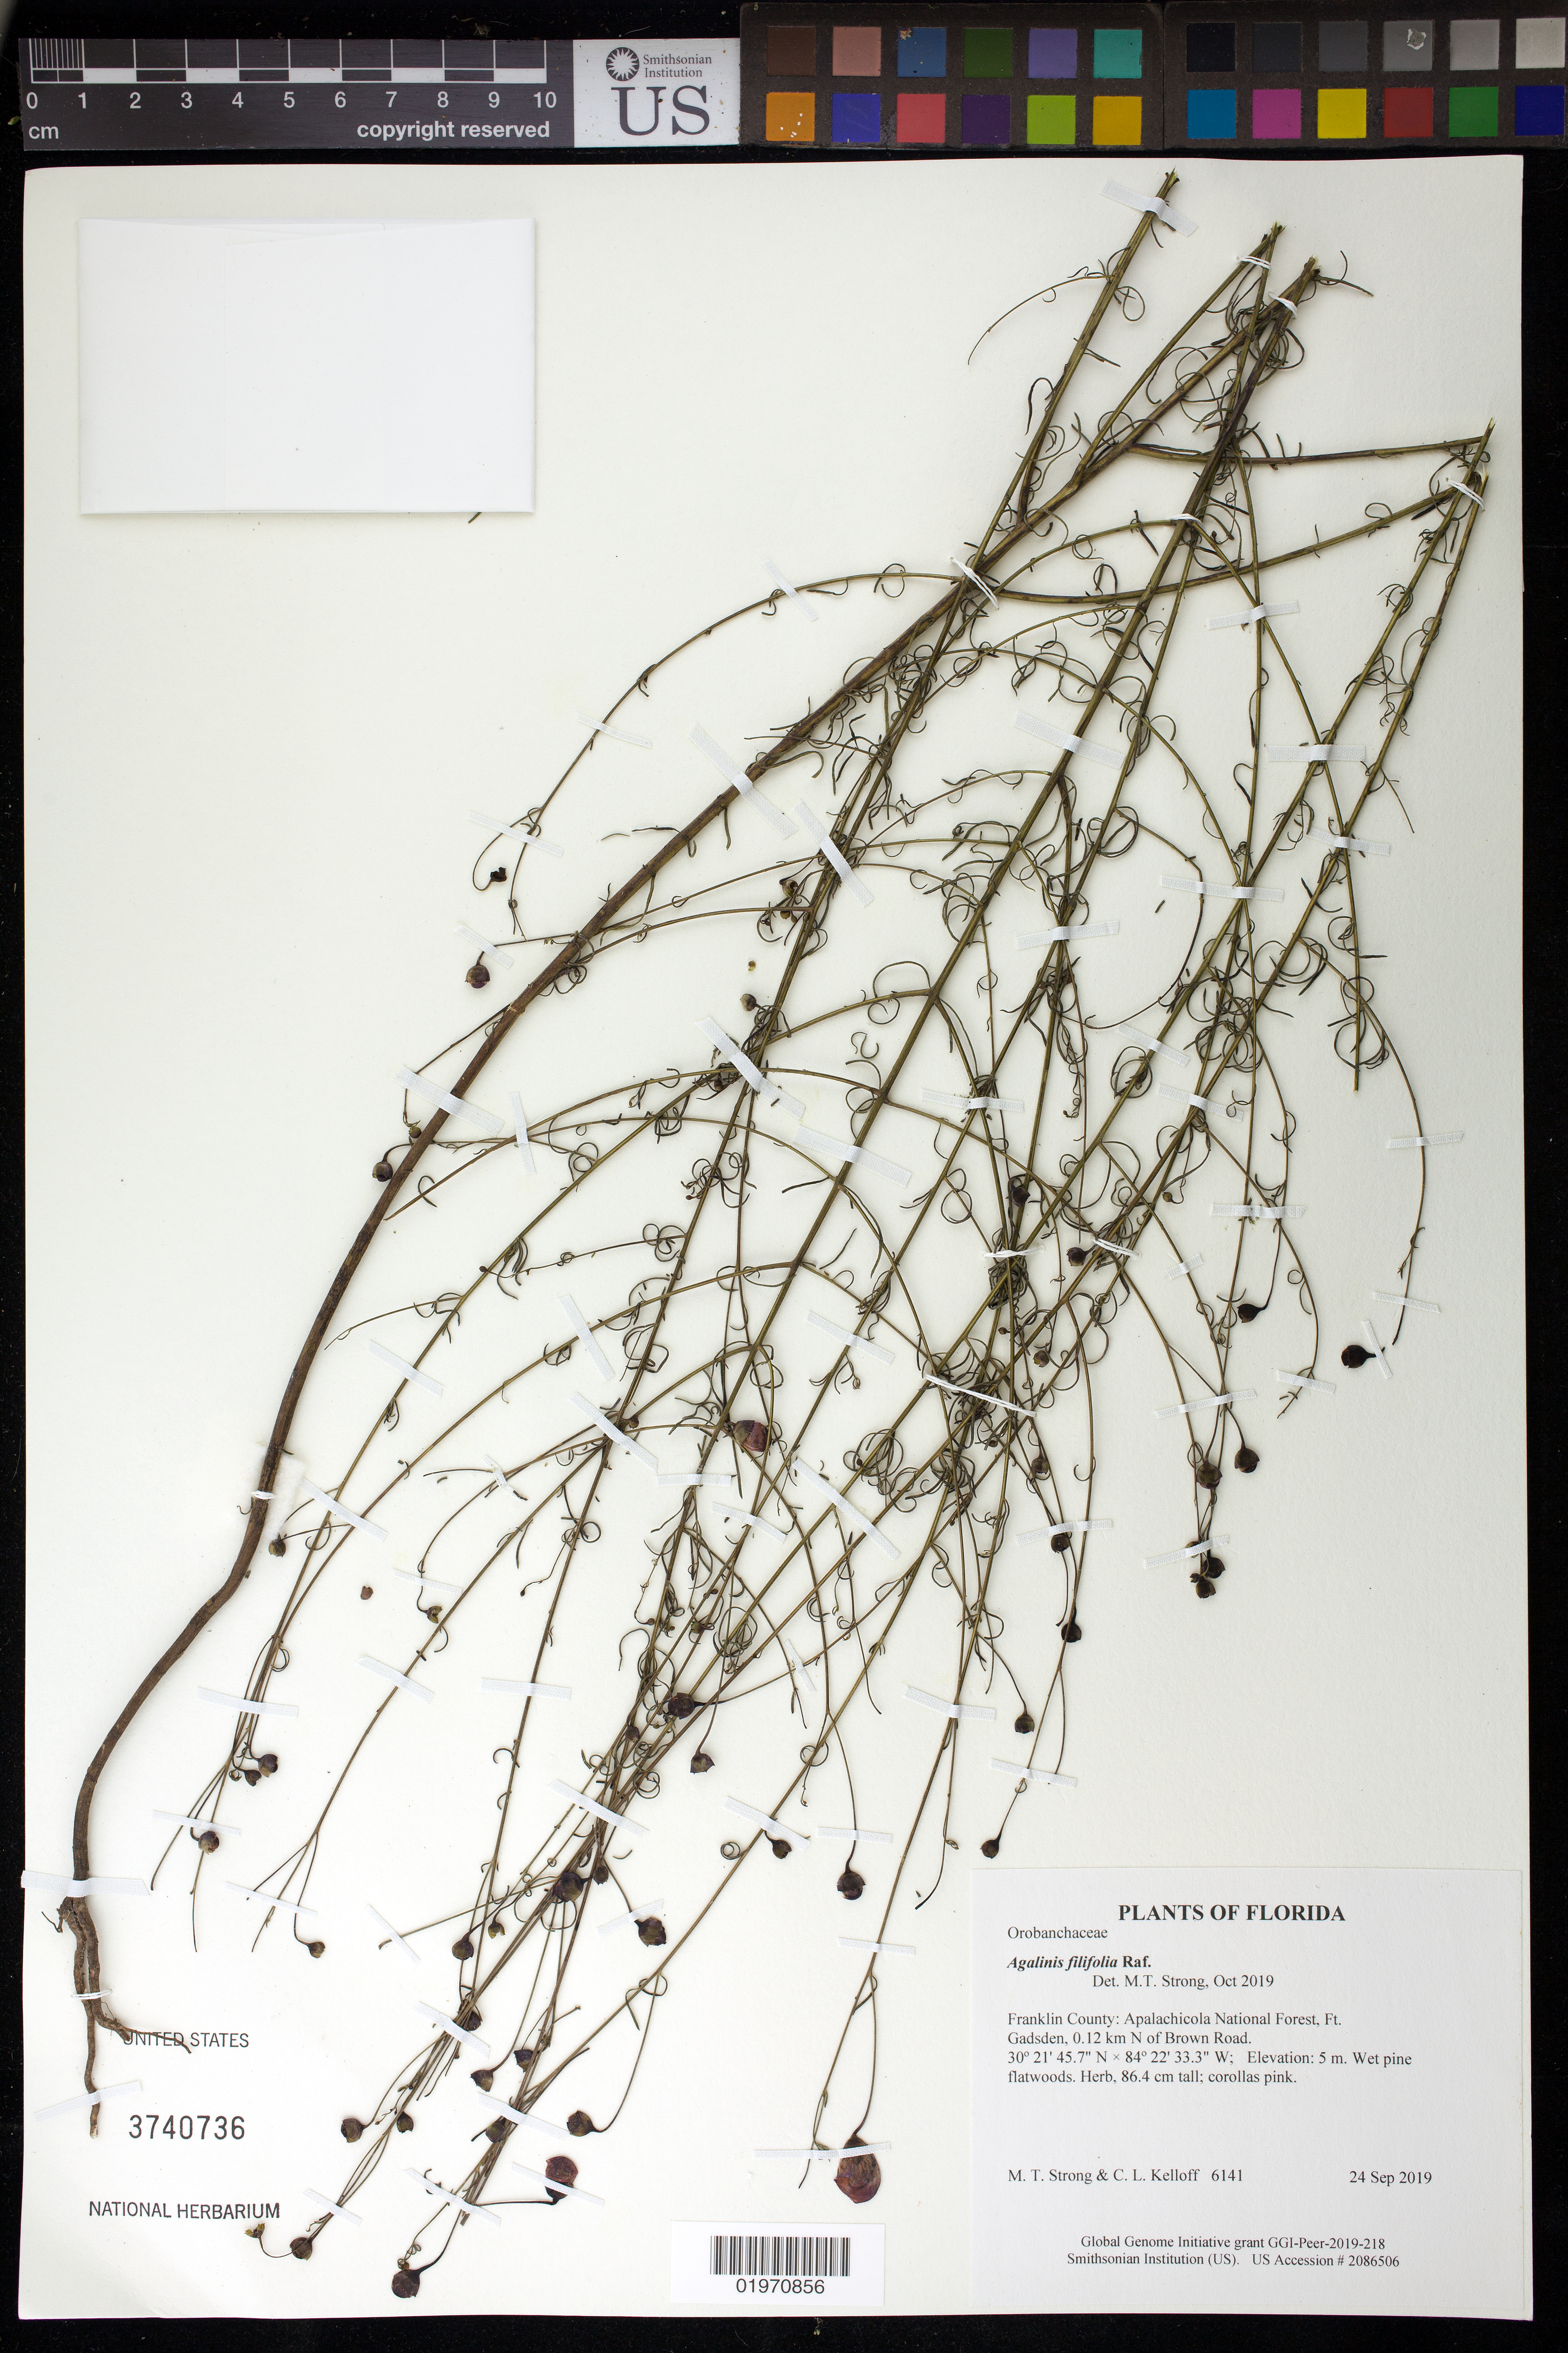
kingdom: Plantae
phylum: Tracheophyta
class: Magnoliopsida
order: Lamiales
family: Orobanchaceae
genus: Agalinis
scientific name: Agalinis filifolia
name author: Raf.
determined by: Strong, Mark T., (BOT), Smithsonian Institution - National Museum of Natural History (UNITED STATES)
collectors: M. T. Strong & C. L. Kelloff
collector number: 6141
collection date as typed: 24 Sep 2019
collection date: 2019-09-24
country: United States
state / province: Florida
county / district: Franklin County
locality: Apalachicola National Forest, Ft. Gadsden, 0.12 km N of Brown Road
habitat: Wet pine flatwoods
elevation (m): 5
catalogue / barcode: US 3740736